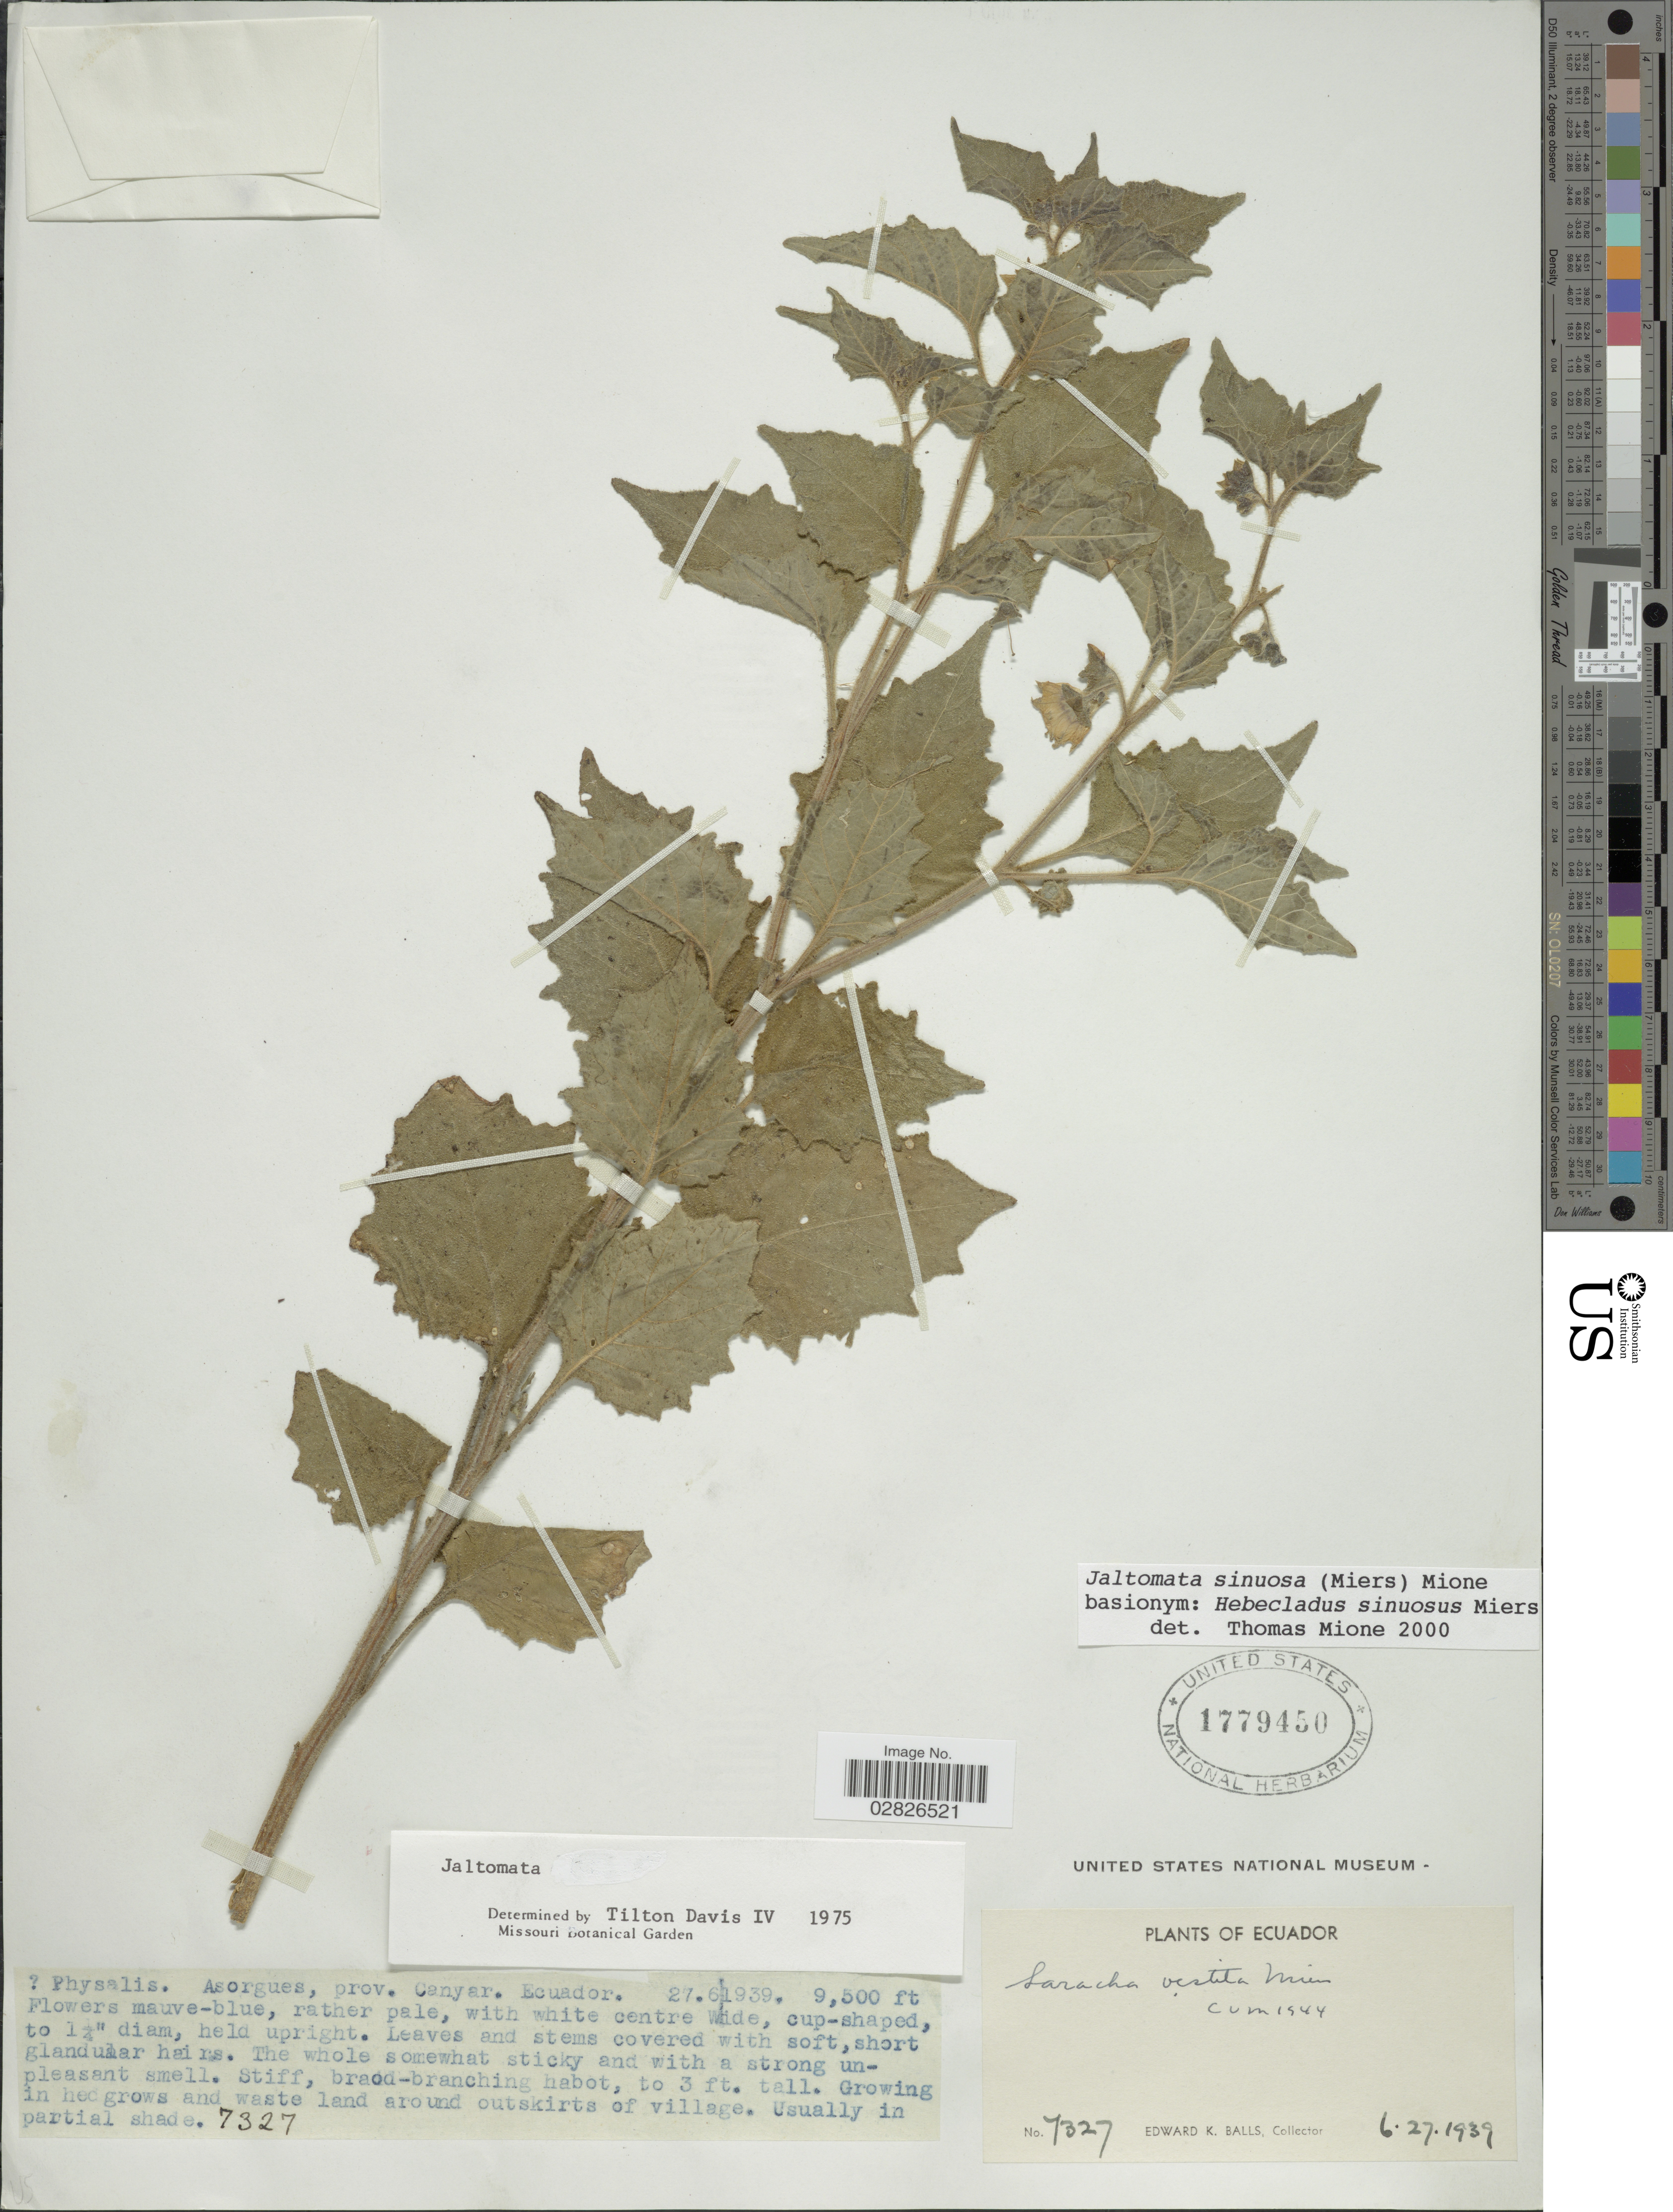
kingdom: Plantae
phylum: Tracheophyta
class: Magnoliopsida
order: Solanales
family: Solanaceae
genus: Jaltomata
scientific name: Jaltomata sinuosa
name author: (Miers) Mione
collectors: E. K. Balls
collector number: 7327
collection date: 1939-06-27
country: Ecuador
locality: Asorgues, prov. Canyar.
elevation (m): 2896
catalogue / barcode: US 1779450